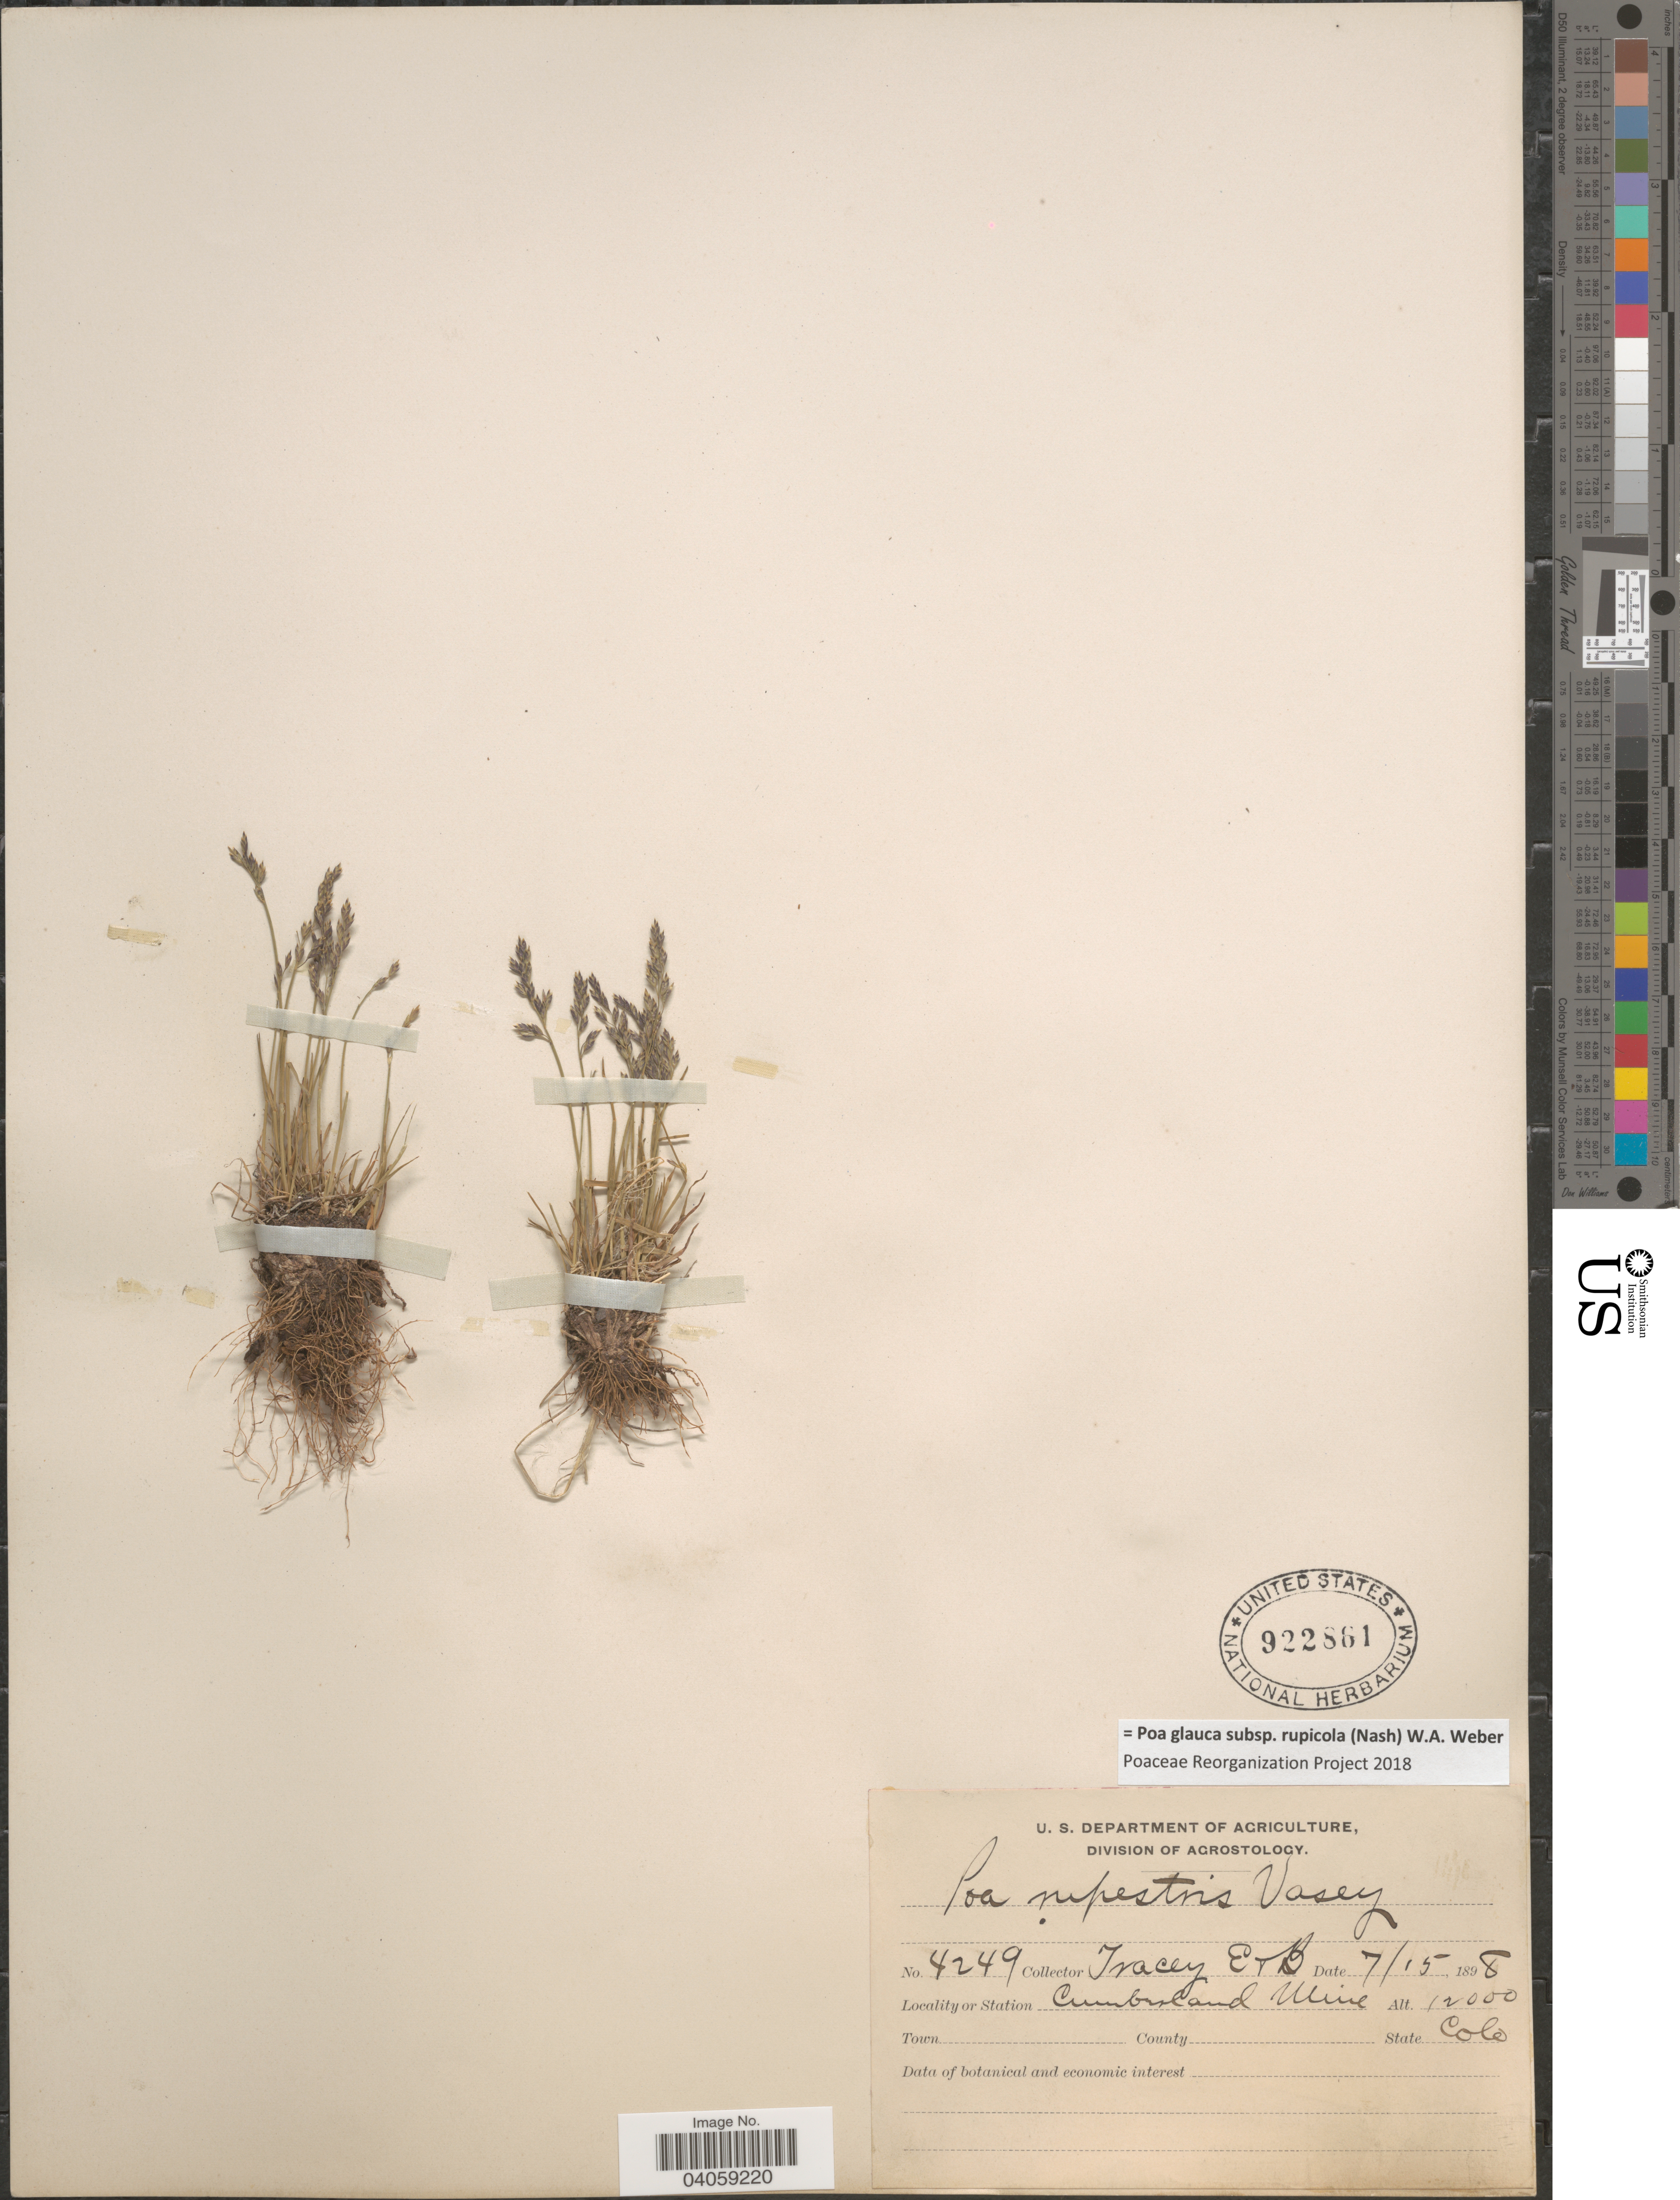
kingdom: Plantae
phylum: Tracheophyta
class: Liliopsida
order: Poales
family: Poaceae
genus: Poa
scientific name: Poa glauca subsp. rupicola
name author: (Nash) W.A. Weber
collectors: E. Tracey & B. Tracey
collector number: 4249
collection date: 1898-07-15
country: United States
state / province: Colorado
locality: Station Cumberland Mine.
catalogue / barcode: US 922861